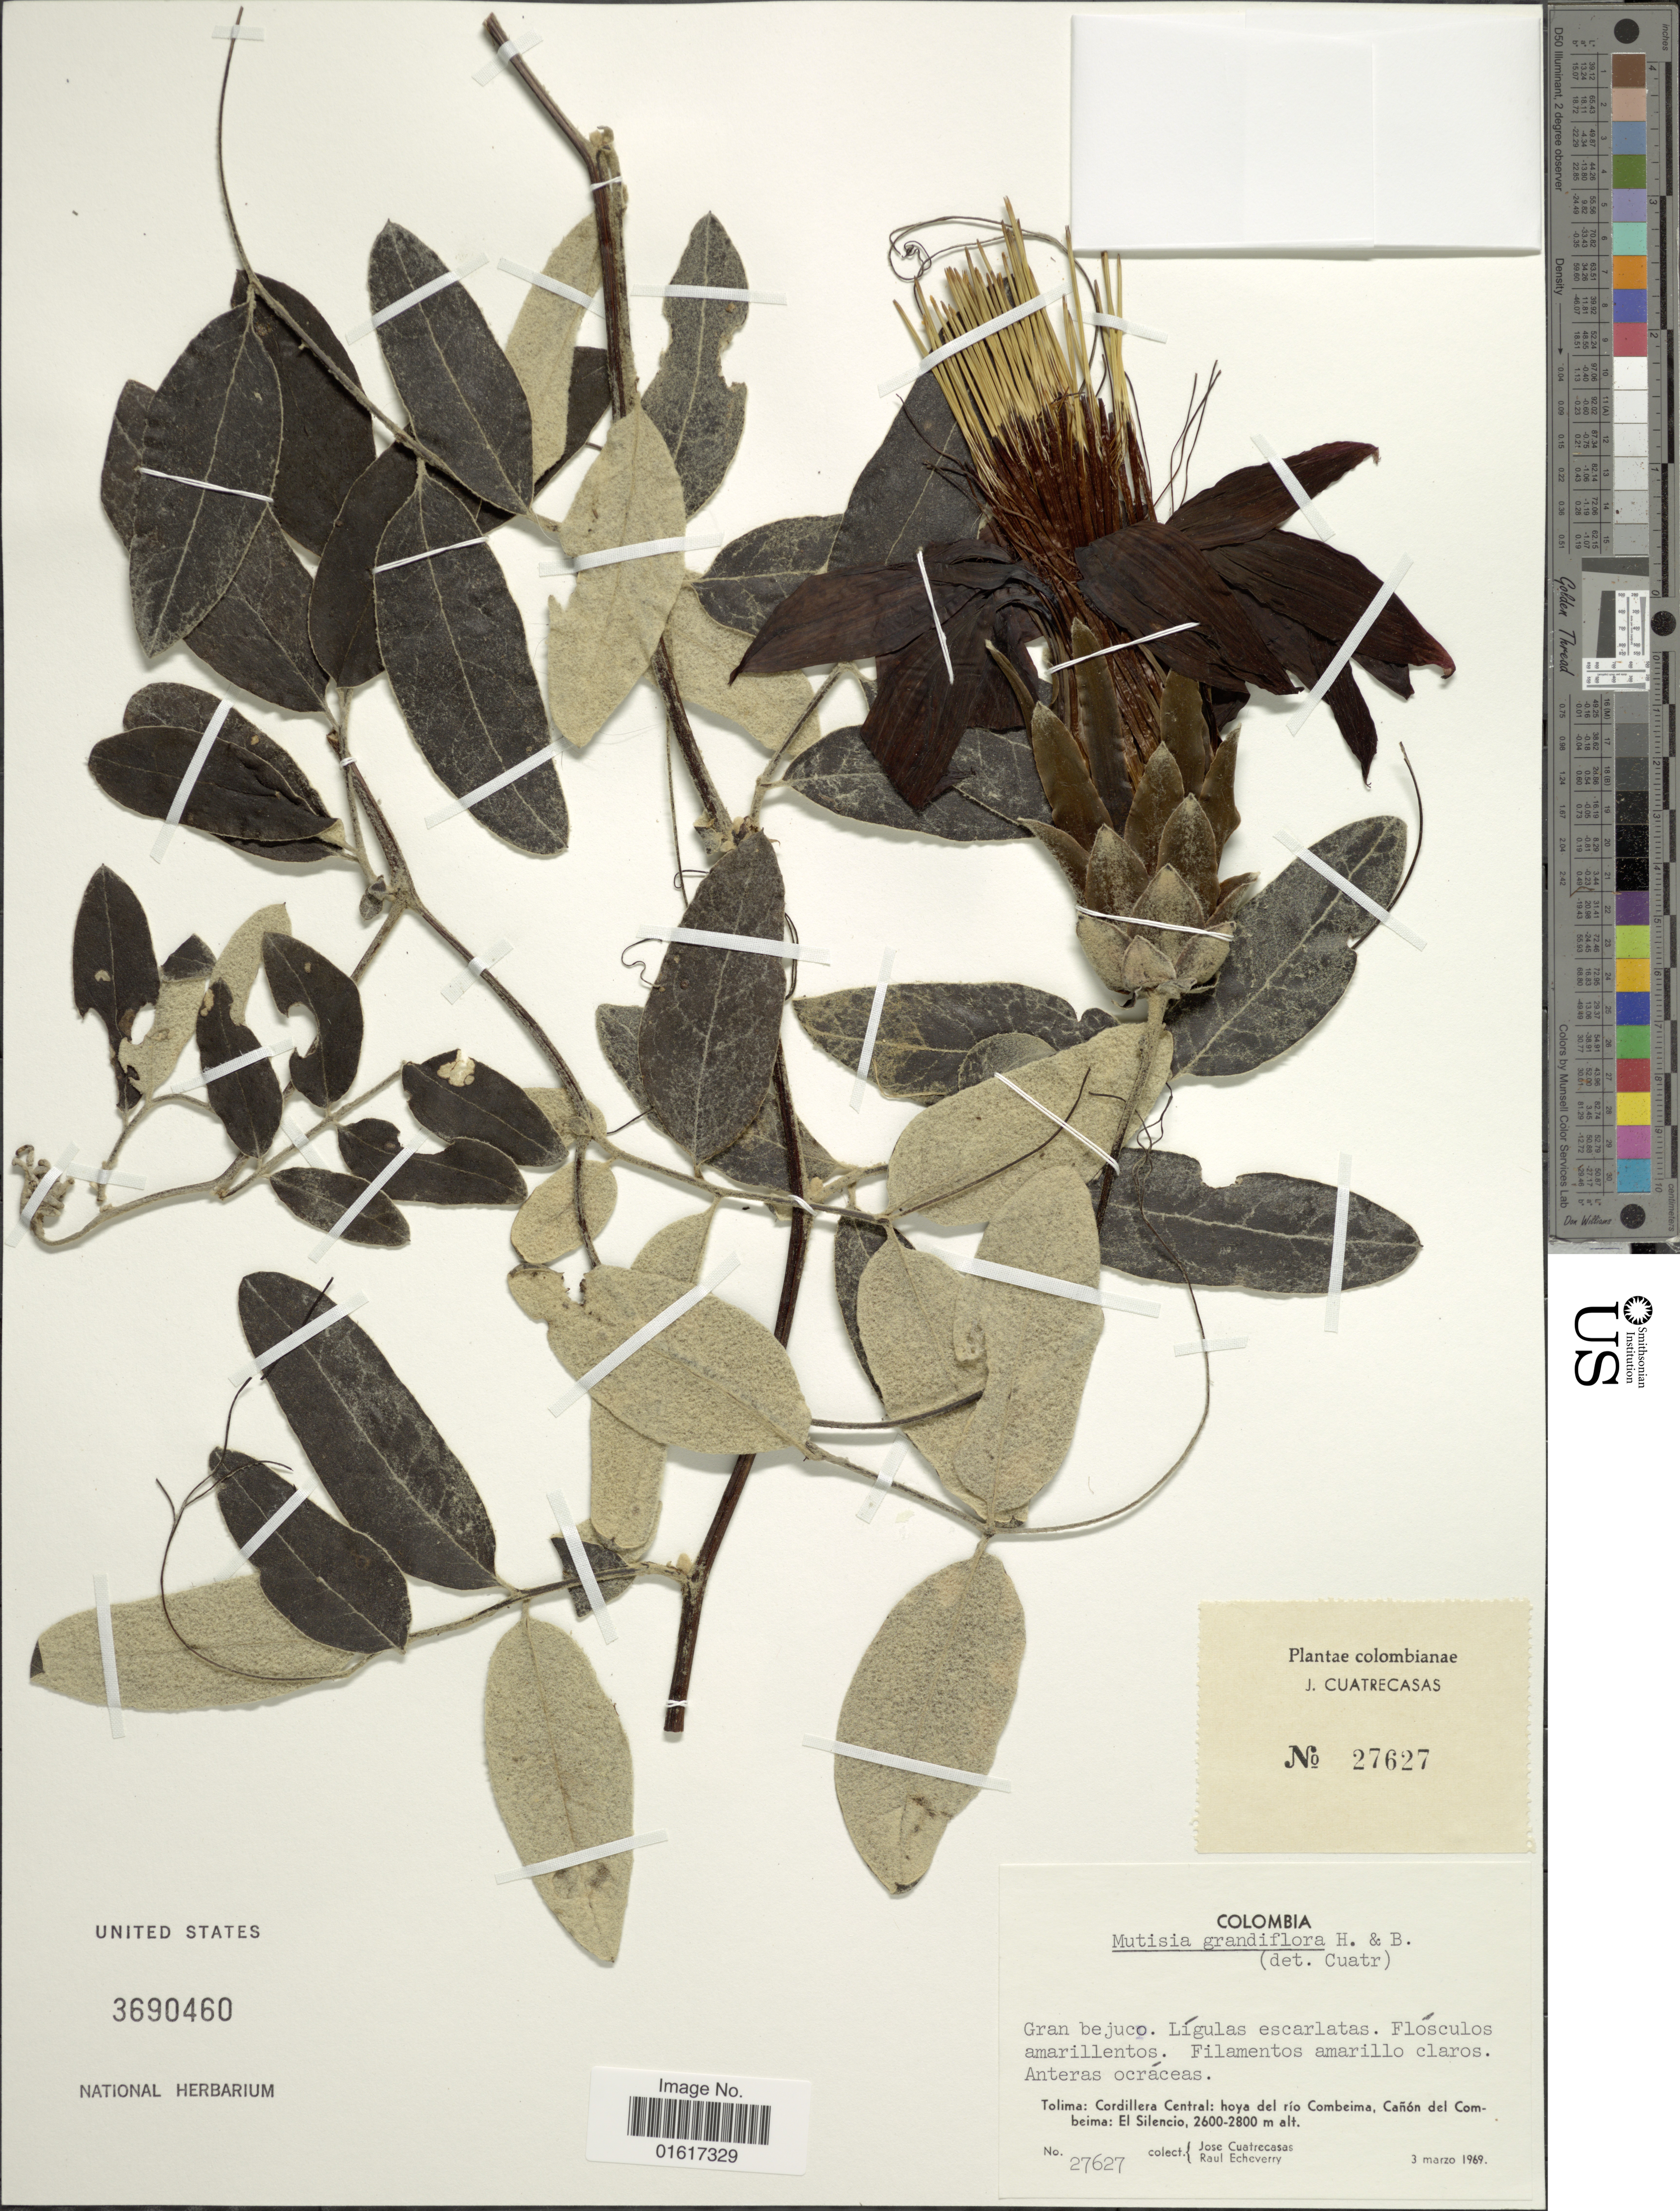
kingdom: Plantae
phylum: Tracheophyta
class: Magnoliopsida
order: Asterales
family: Asteraceae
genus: Mutisia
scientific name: Mutisia grandiflora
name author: Humb. & Bonpl.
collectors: J. Cuatrecasas & R. Echeverry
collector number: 27627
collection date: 1969-03-03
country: Colombia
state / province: Tolima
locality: Cordillera Central: hoya del río Combeima, Cañon del Combeima: El Silencio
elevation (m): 2600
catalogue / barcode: US 3690460